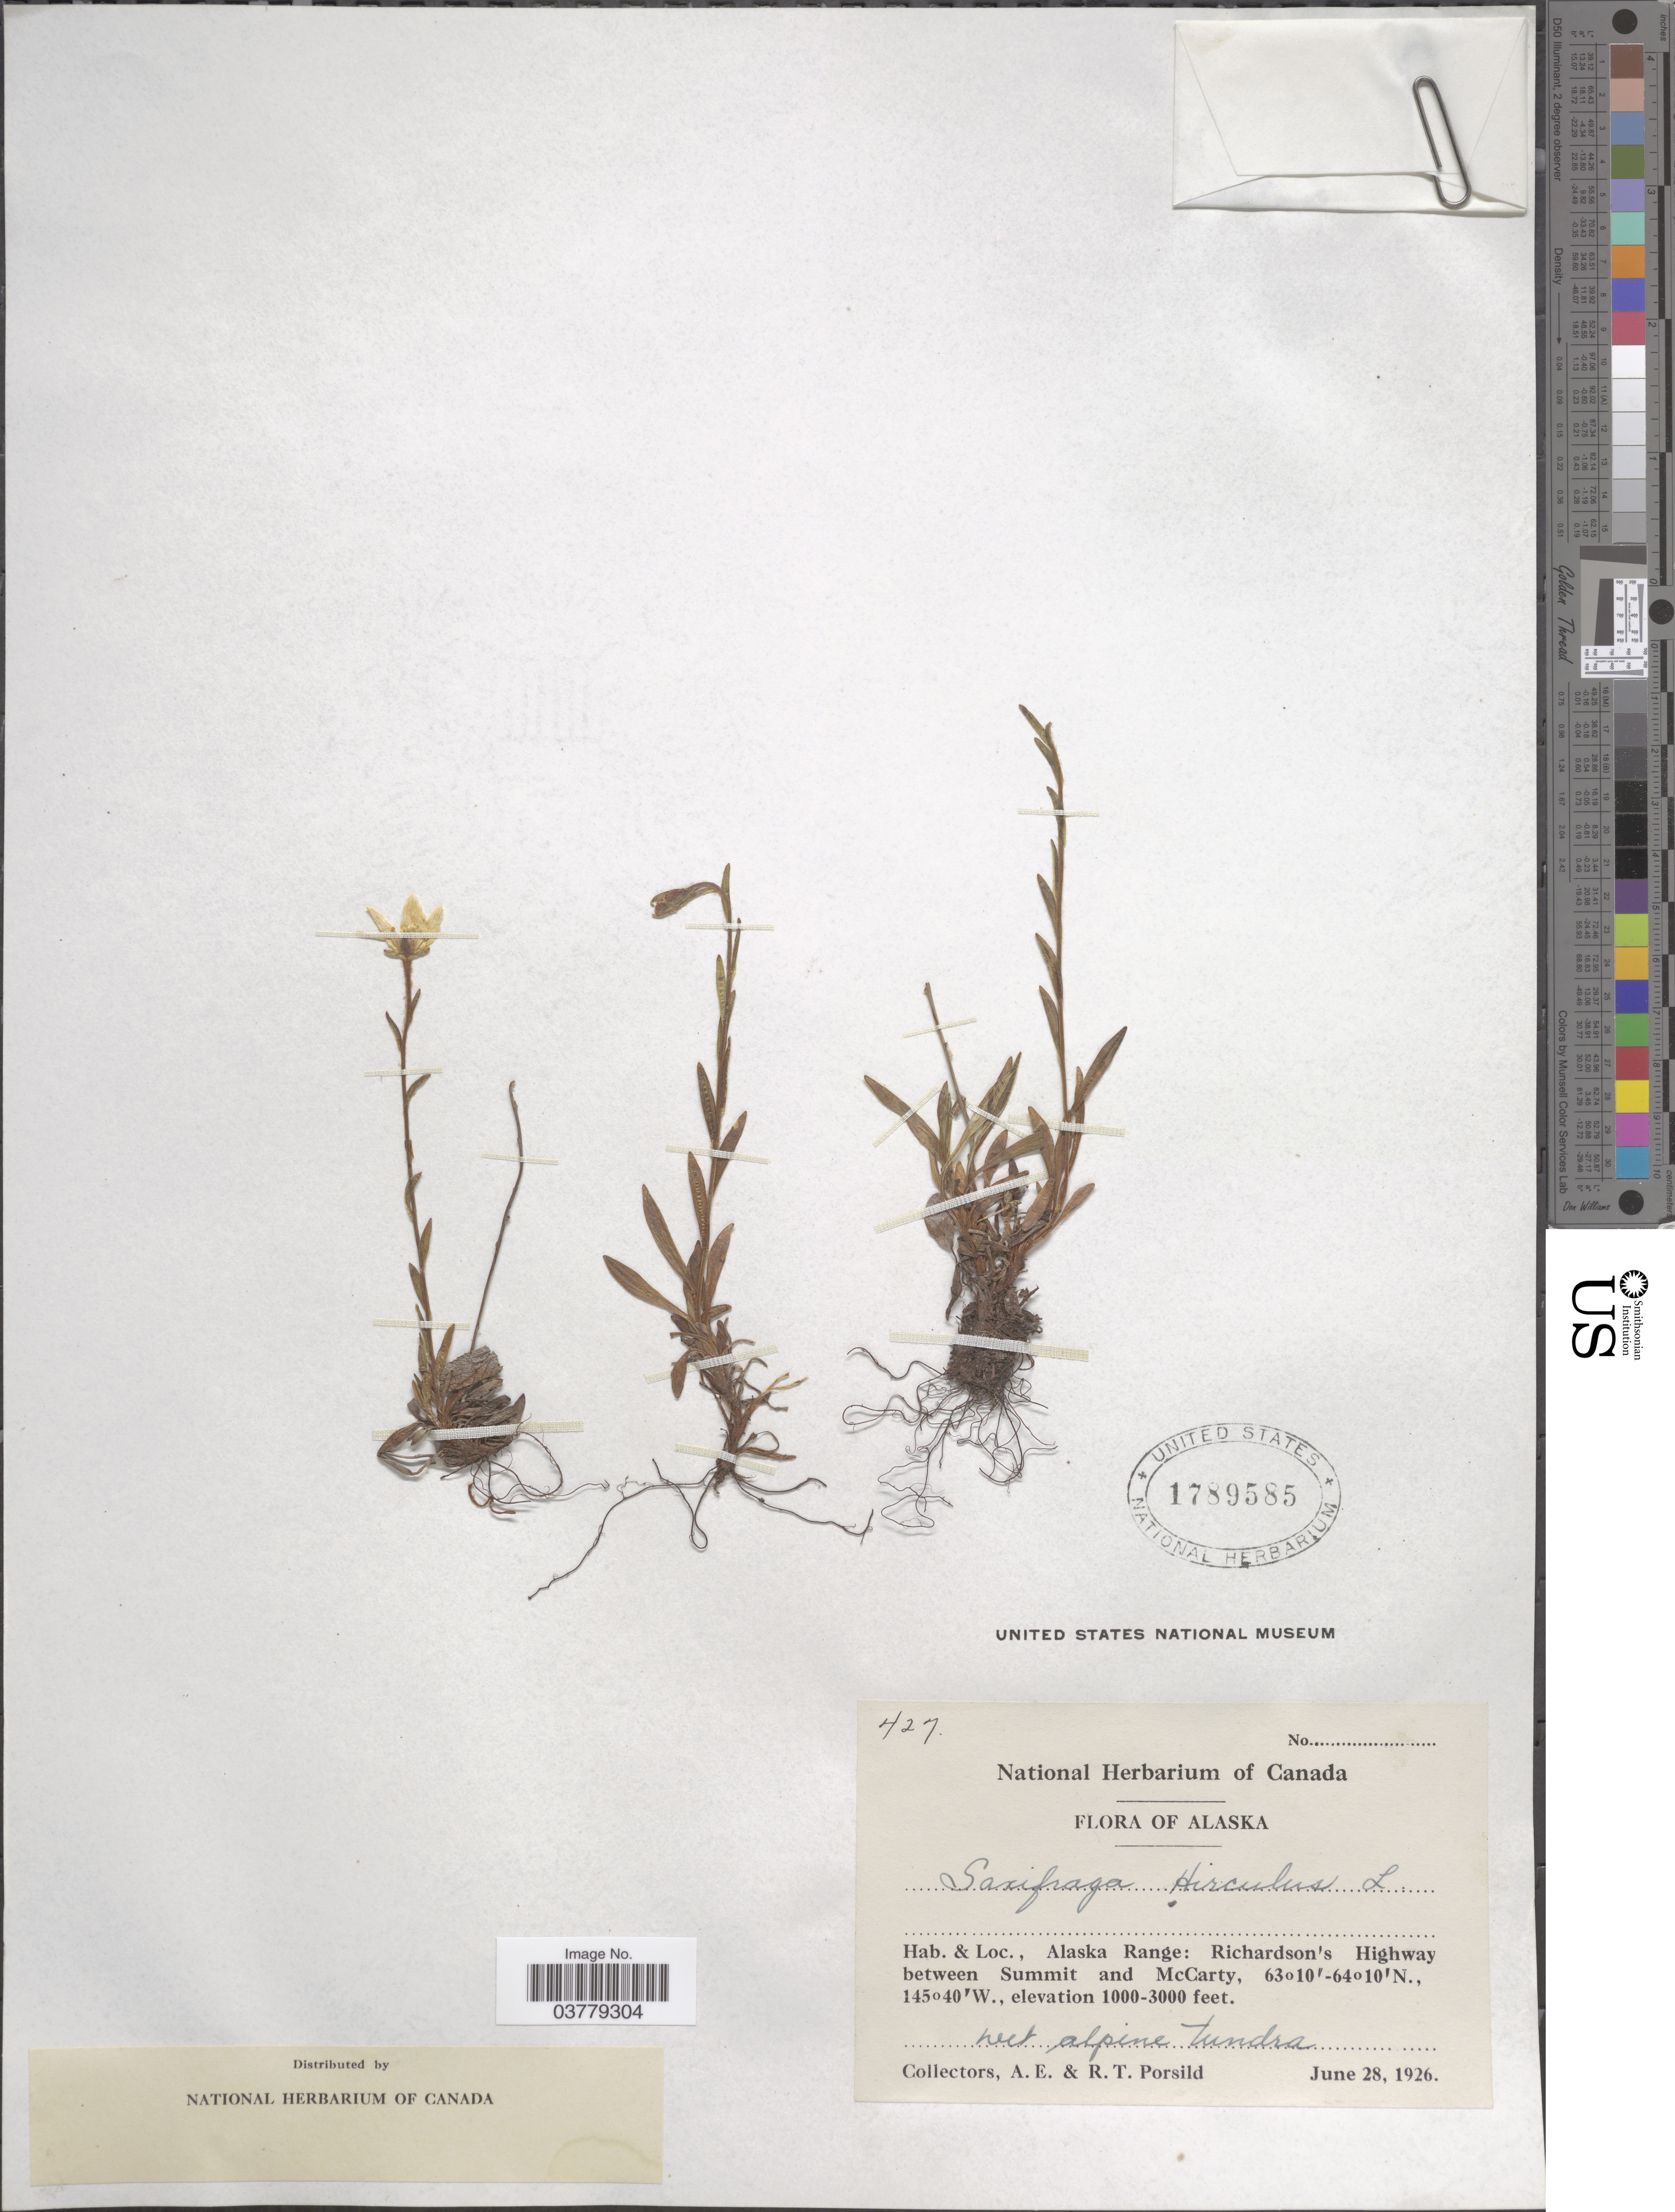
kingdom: Plantae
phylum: Tracheophyta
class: Magnoliopsida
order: Saxifragales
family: Saxifragaceae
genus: Saxifraga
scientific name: Saxifraga hirculus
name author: L.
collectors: A. E. Porsild & R. T. Porsild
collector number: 427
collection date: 1926-06-28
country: United States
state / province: Alaska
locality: Alaska Range: Richardson's Highway between Summit and McCarty.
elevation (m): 305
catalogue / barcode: US 1789585